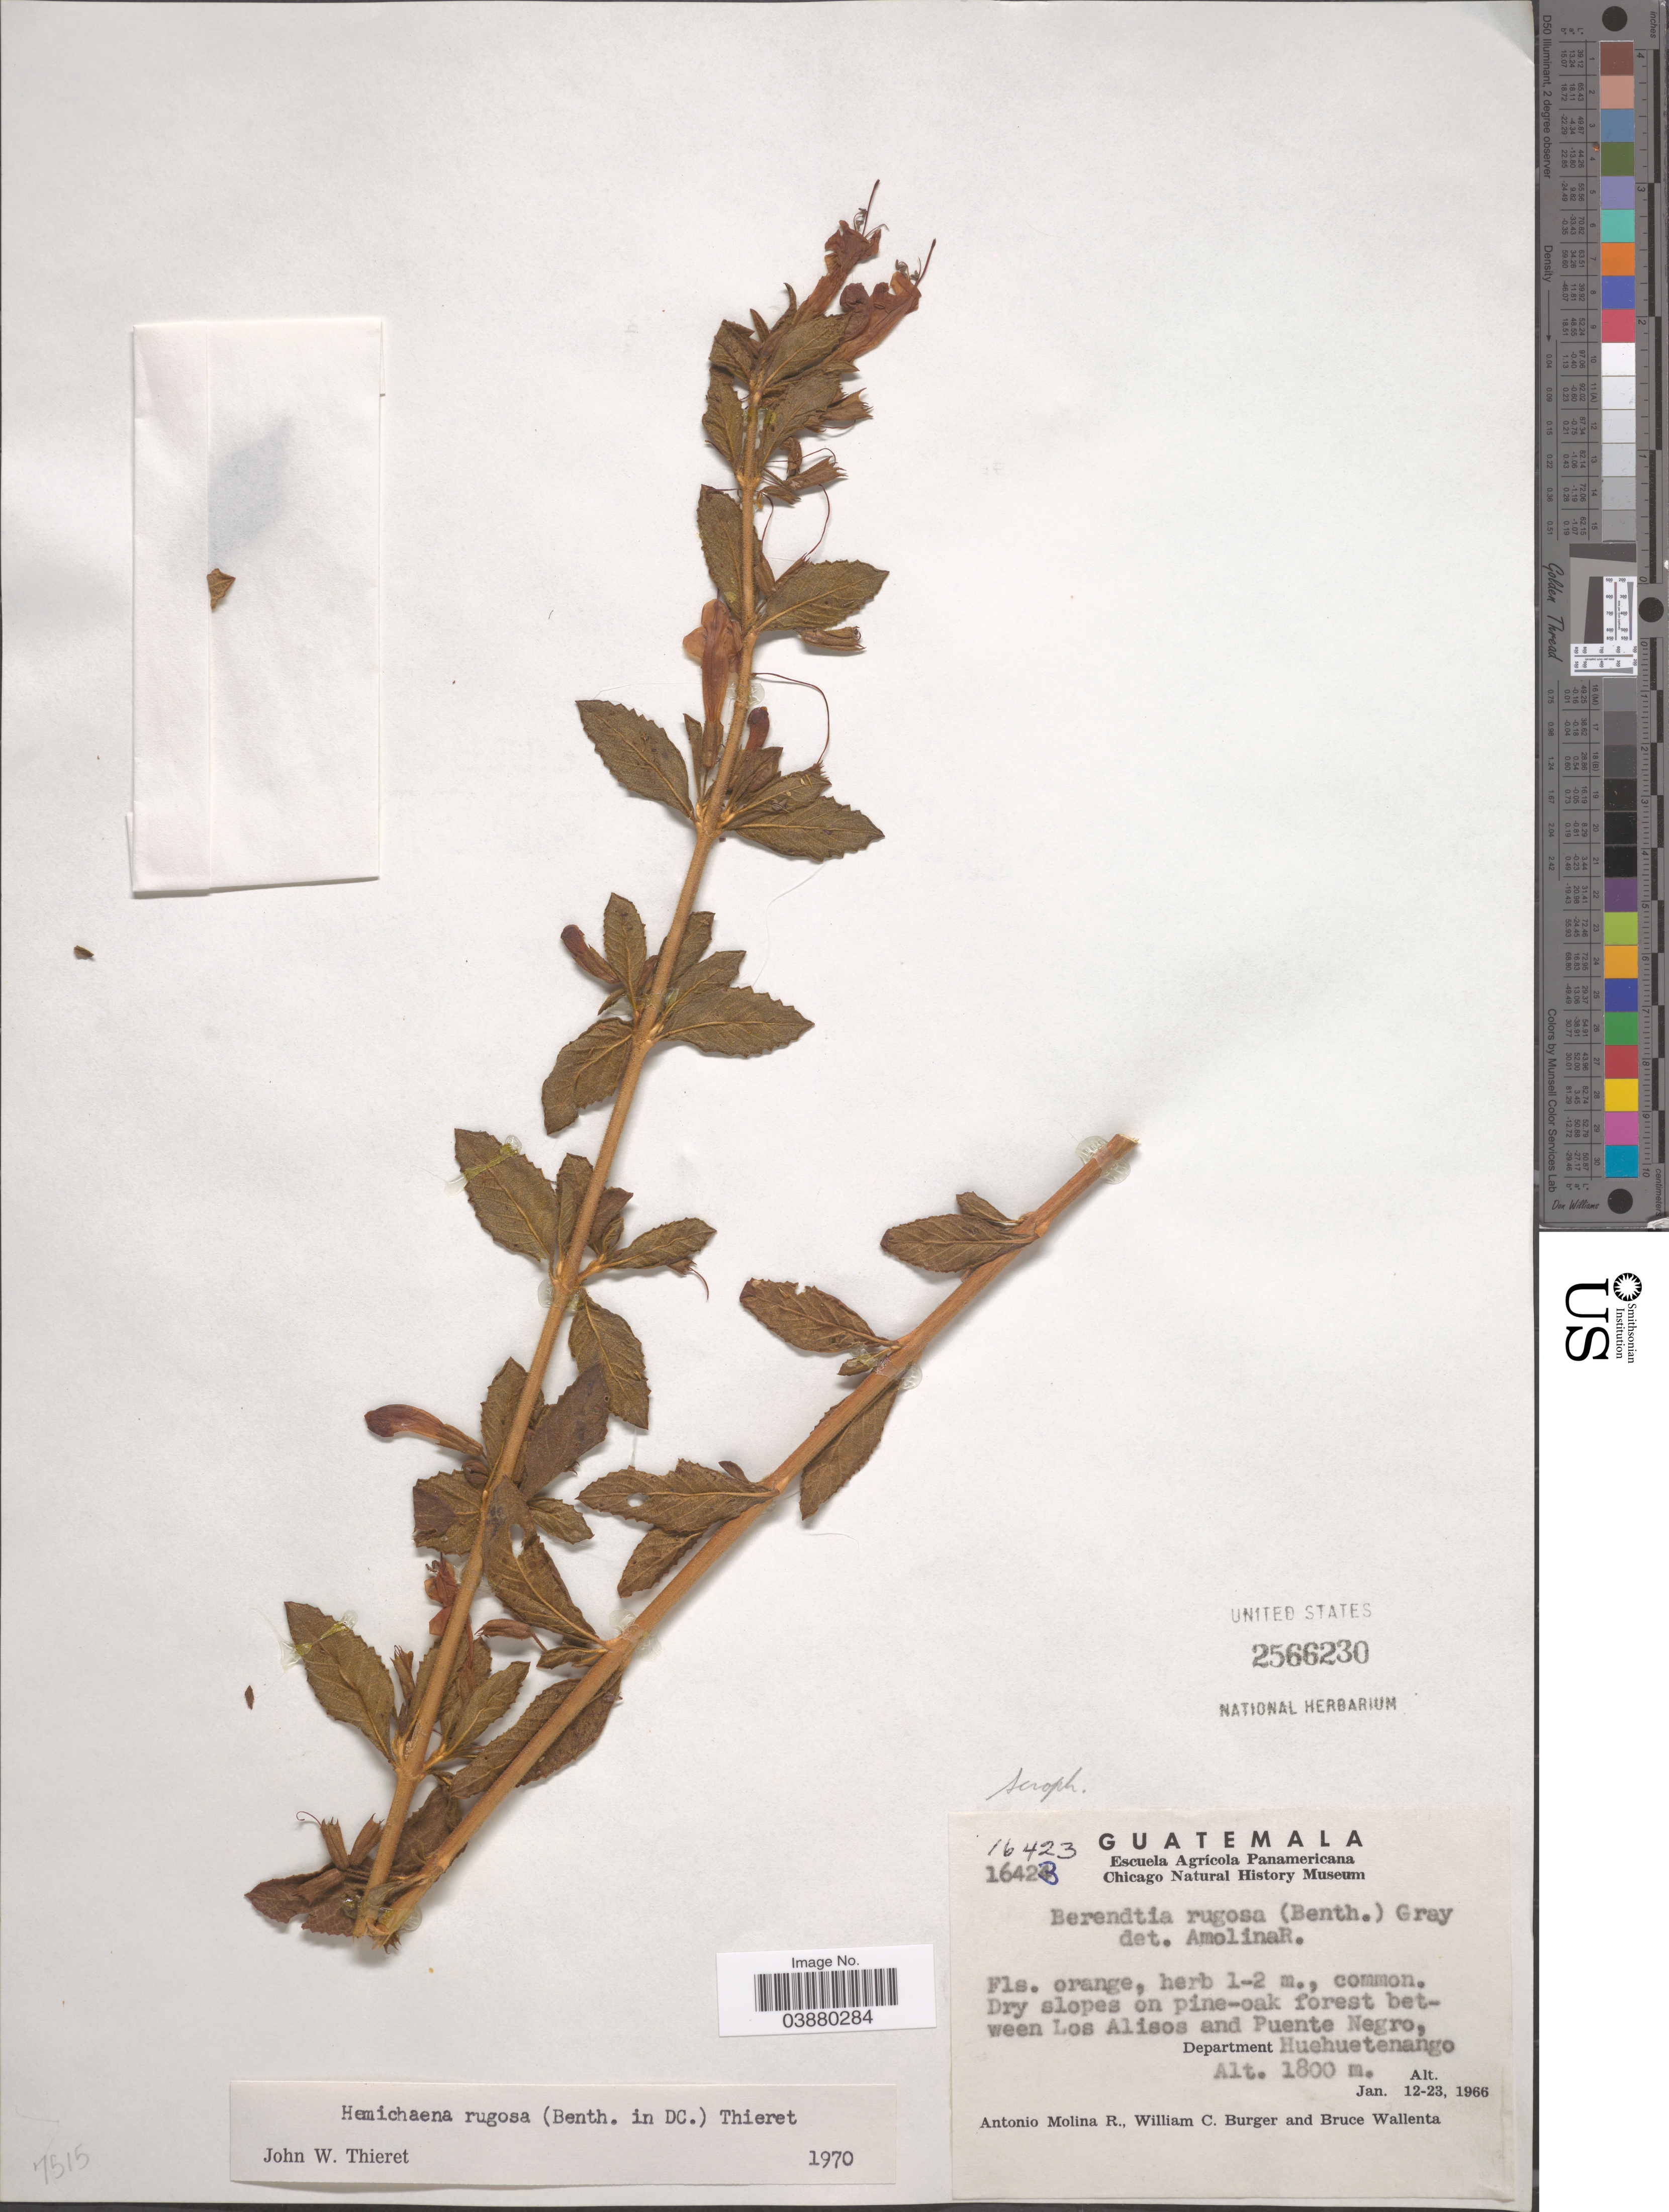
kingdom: Plantae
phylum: Tracheophyta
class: Magnoliopsida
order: Lamiales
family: Phrymaceae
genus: Hemichaena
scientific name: Hemichaena rugosa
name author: (Benth.) Thieret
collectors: A. Molina R., W. Burger & B. Wallenta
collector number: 16423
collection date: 1966-01-12/1966-01-23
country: Guatemala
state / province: Huehuetenango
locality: Between Los Alisos and Puente Negro, Department Huehuetenango.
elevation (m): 1800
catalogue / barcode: US 2566230